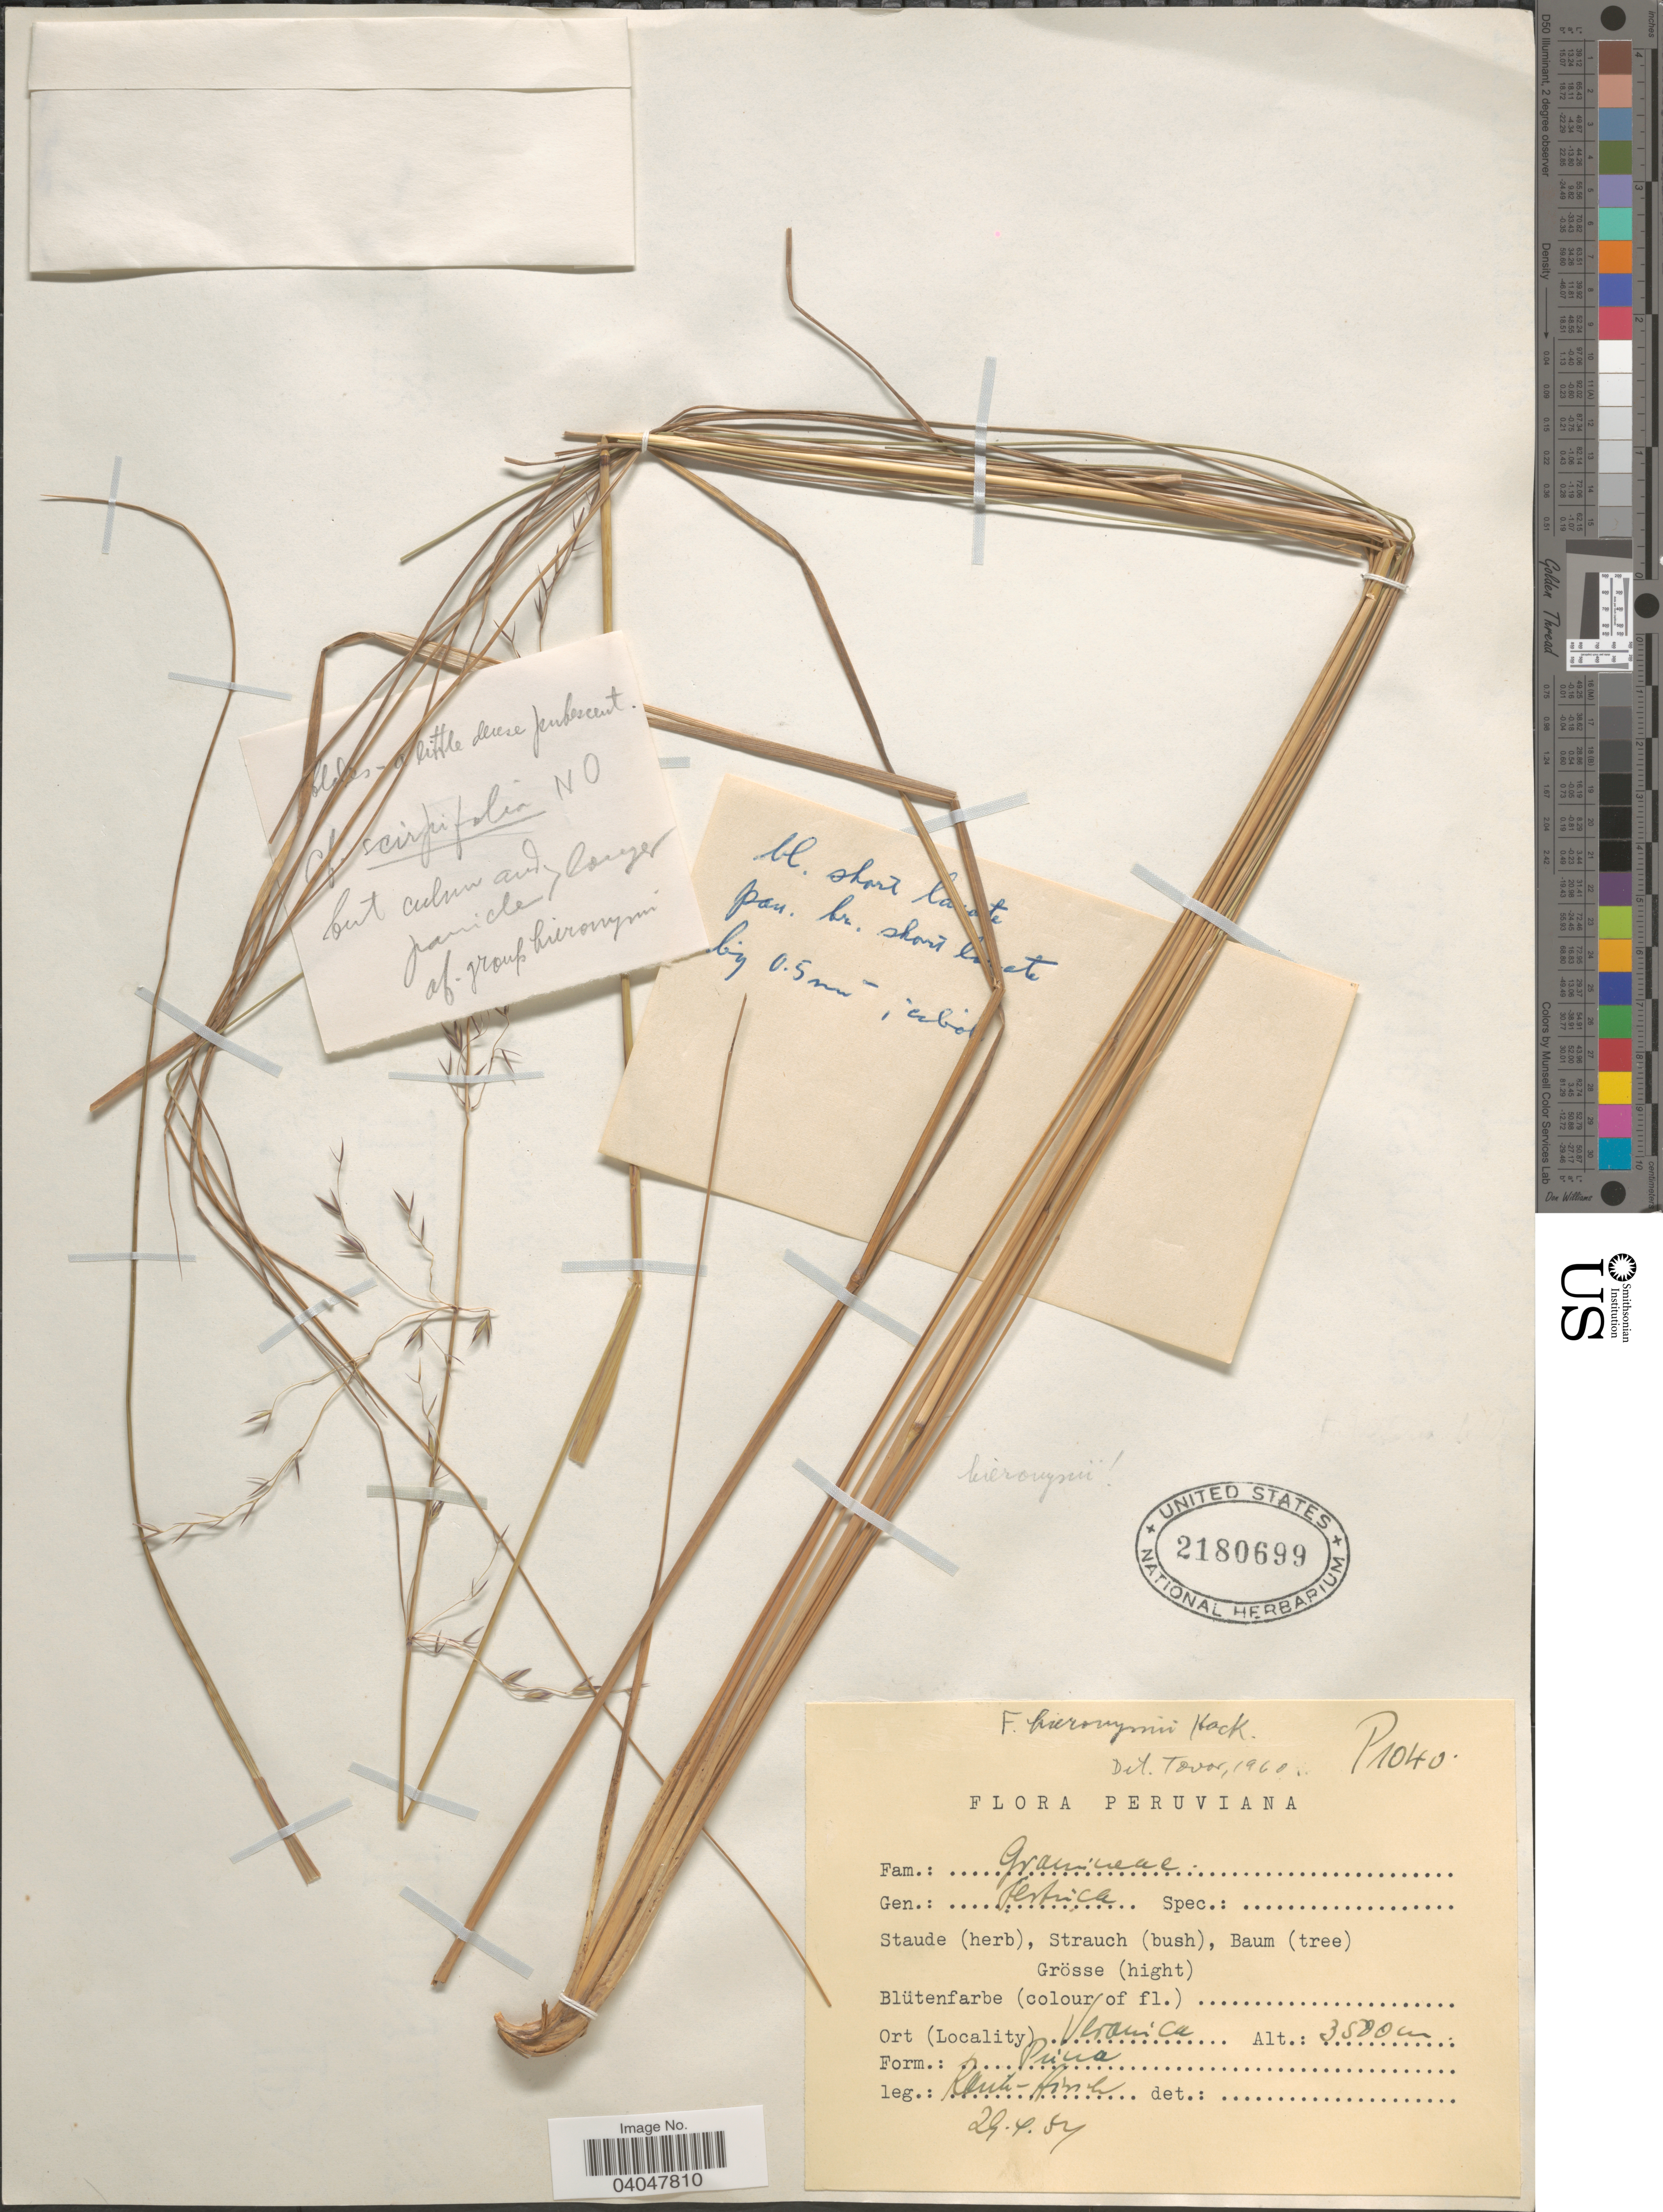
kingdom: Plantae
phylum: Tracheophyta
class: Liliopsida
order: Poales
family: Poaceae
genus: Festuca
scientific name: Festuca hieronymi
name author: Hack.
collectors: W. Rauh & G. Hirsch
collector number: P1040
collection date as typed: Transcribed d/m/y: 29/4/57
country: Peru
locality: Veronica.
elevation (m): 3500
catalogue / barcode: US 2180699